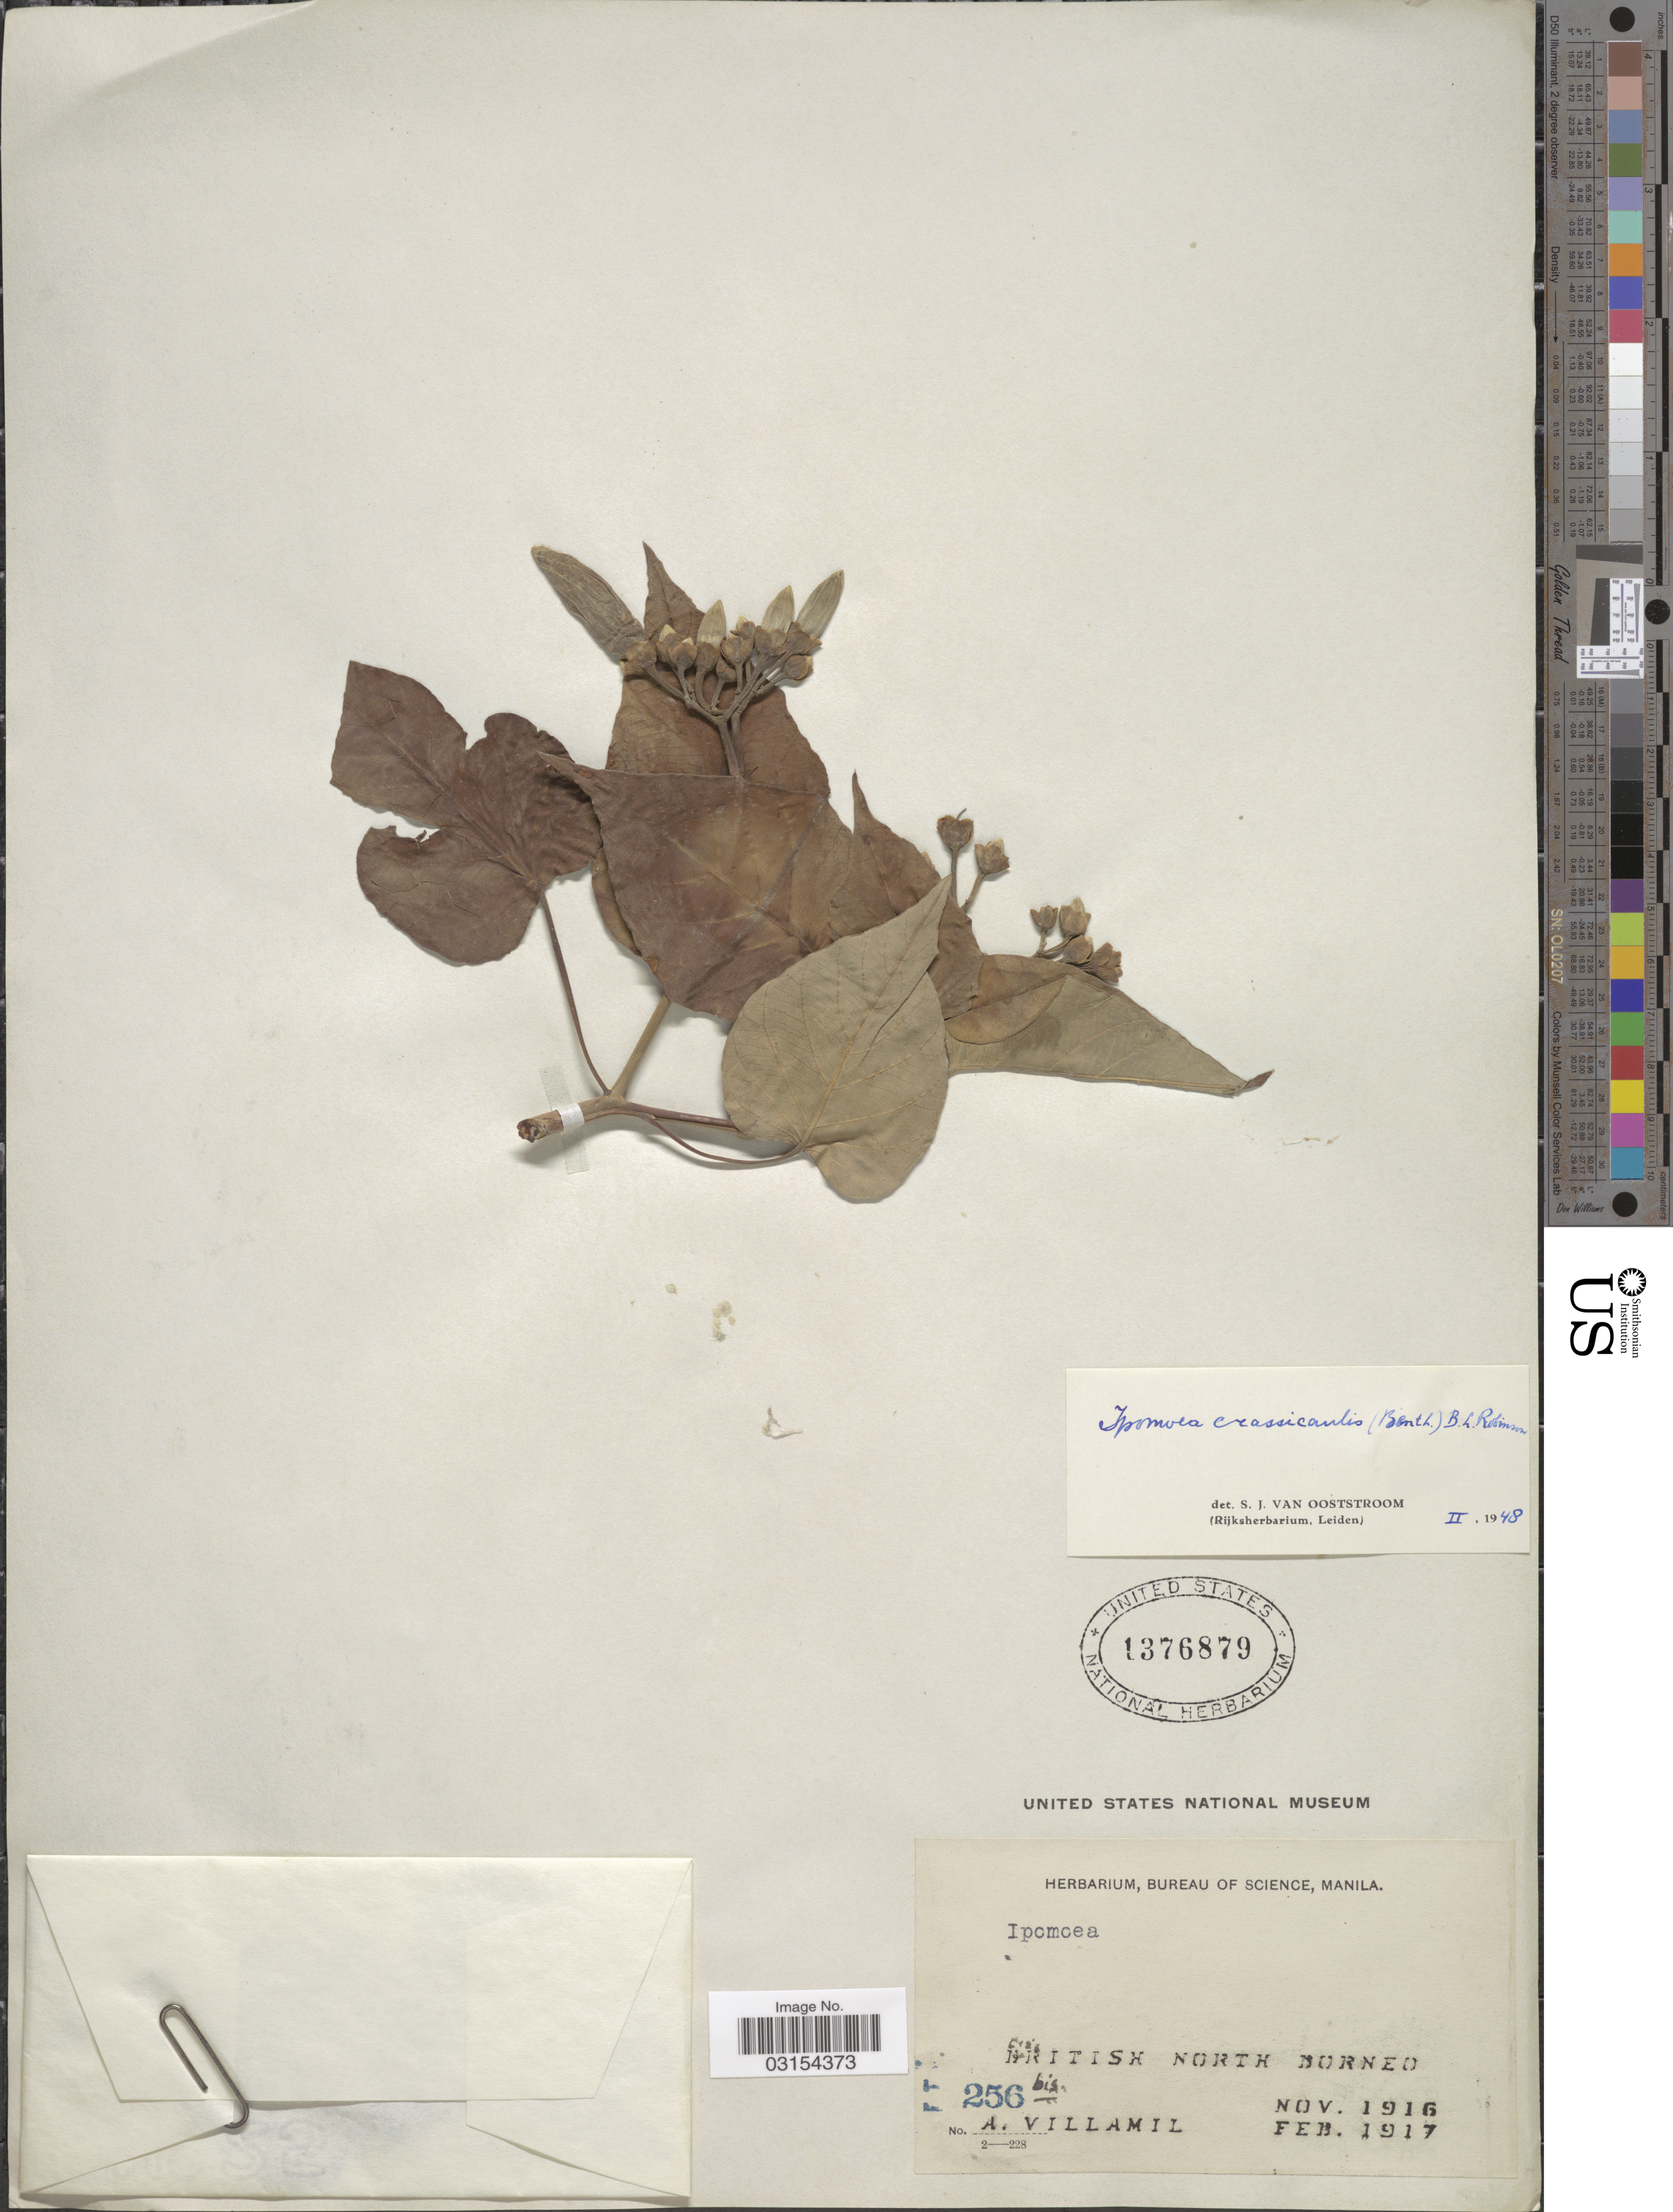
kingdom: Plantae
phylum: Tracheophyta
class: Magnoliopsida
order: Solanales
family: Convolvulaceae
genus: Ipomoea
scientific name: Ipomoea carnea subsp. fistulosa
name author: (Mart. ex Choisy) D.F. Austin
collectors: A. Villamil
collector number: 256bis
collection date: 1916-11/1917-02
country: Malaysia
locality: British North Borneo.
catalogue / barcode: US 1376879